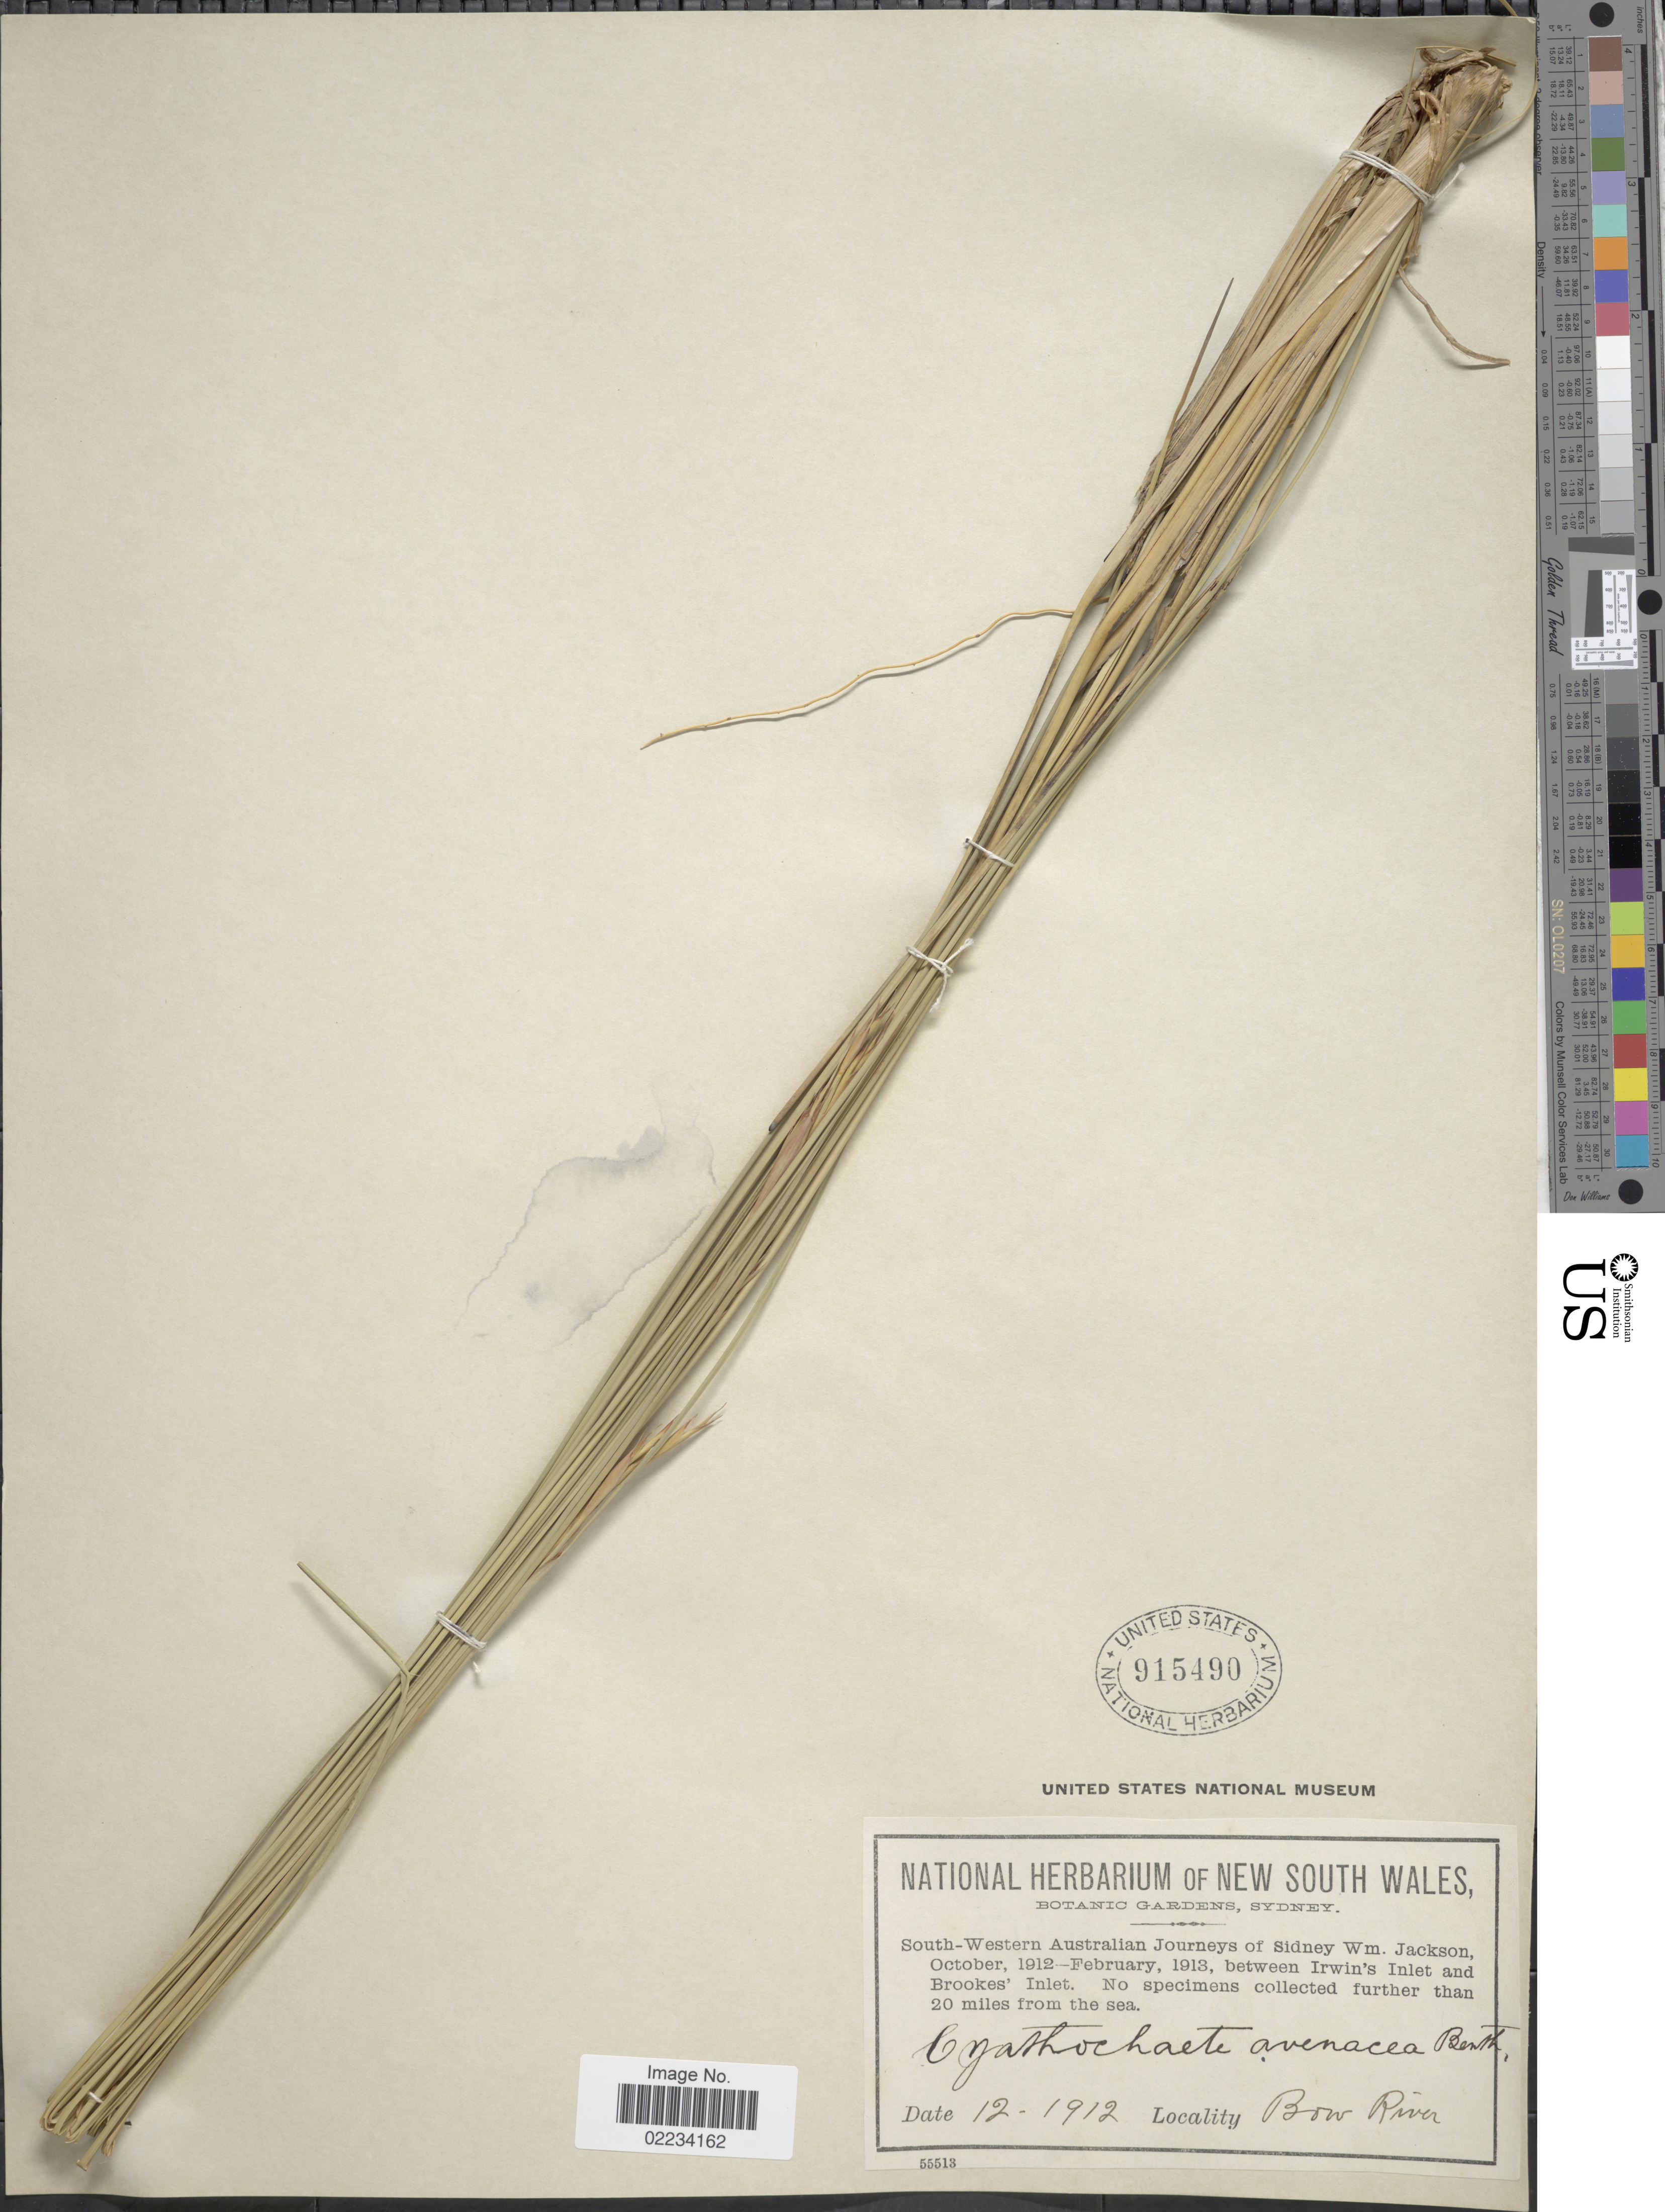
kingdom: Plantae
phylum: Tracheophyta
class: Liliopsida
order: Poales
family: Cyperaceae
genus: Cyathochaeta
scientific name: Cyathochaeta avenacea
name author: (R. Br.) Benth.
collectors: Jackson, S. W.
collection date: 1912-12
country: Australia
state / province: Western Australia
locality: South-Western Australian Journeys, between Irwin's Inlet and Brookes' Inlet. 20 miles from the sea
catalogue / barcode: US 915490